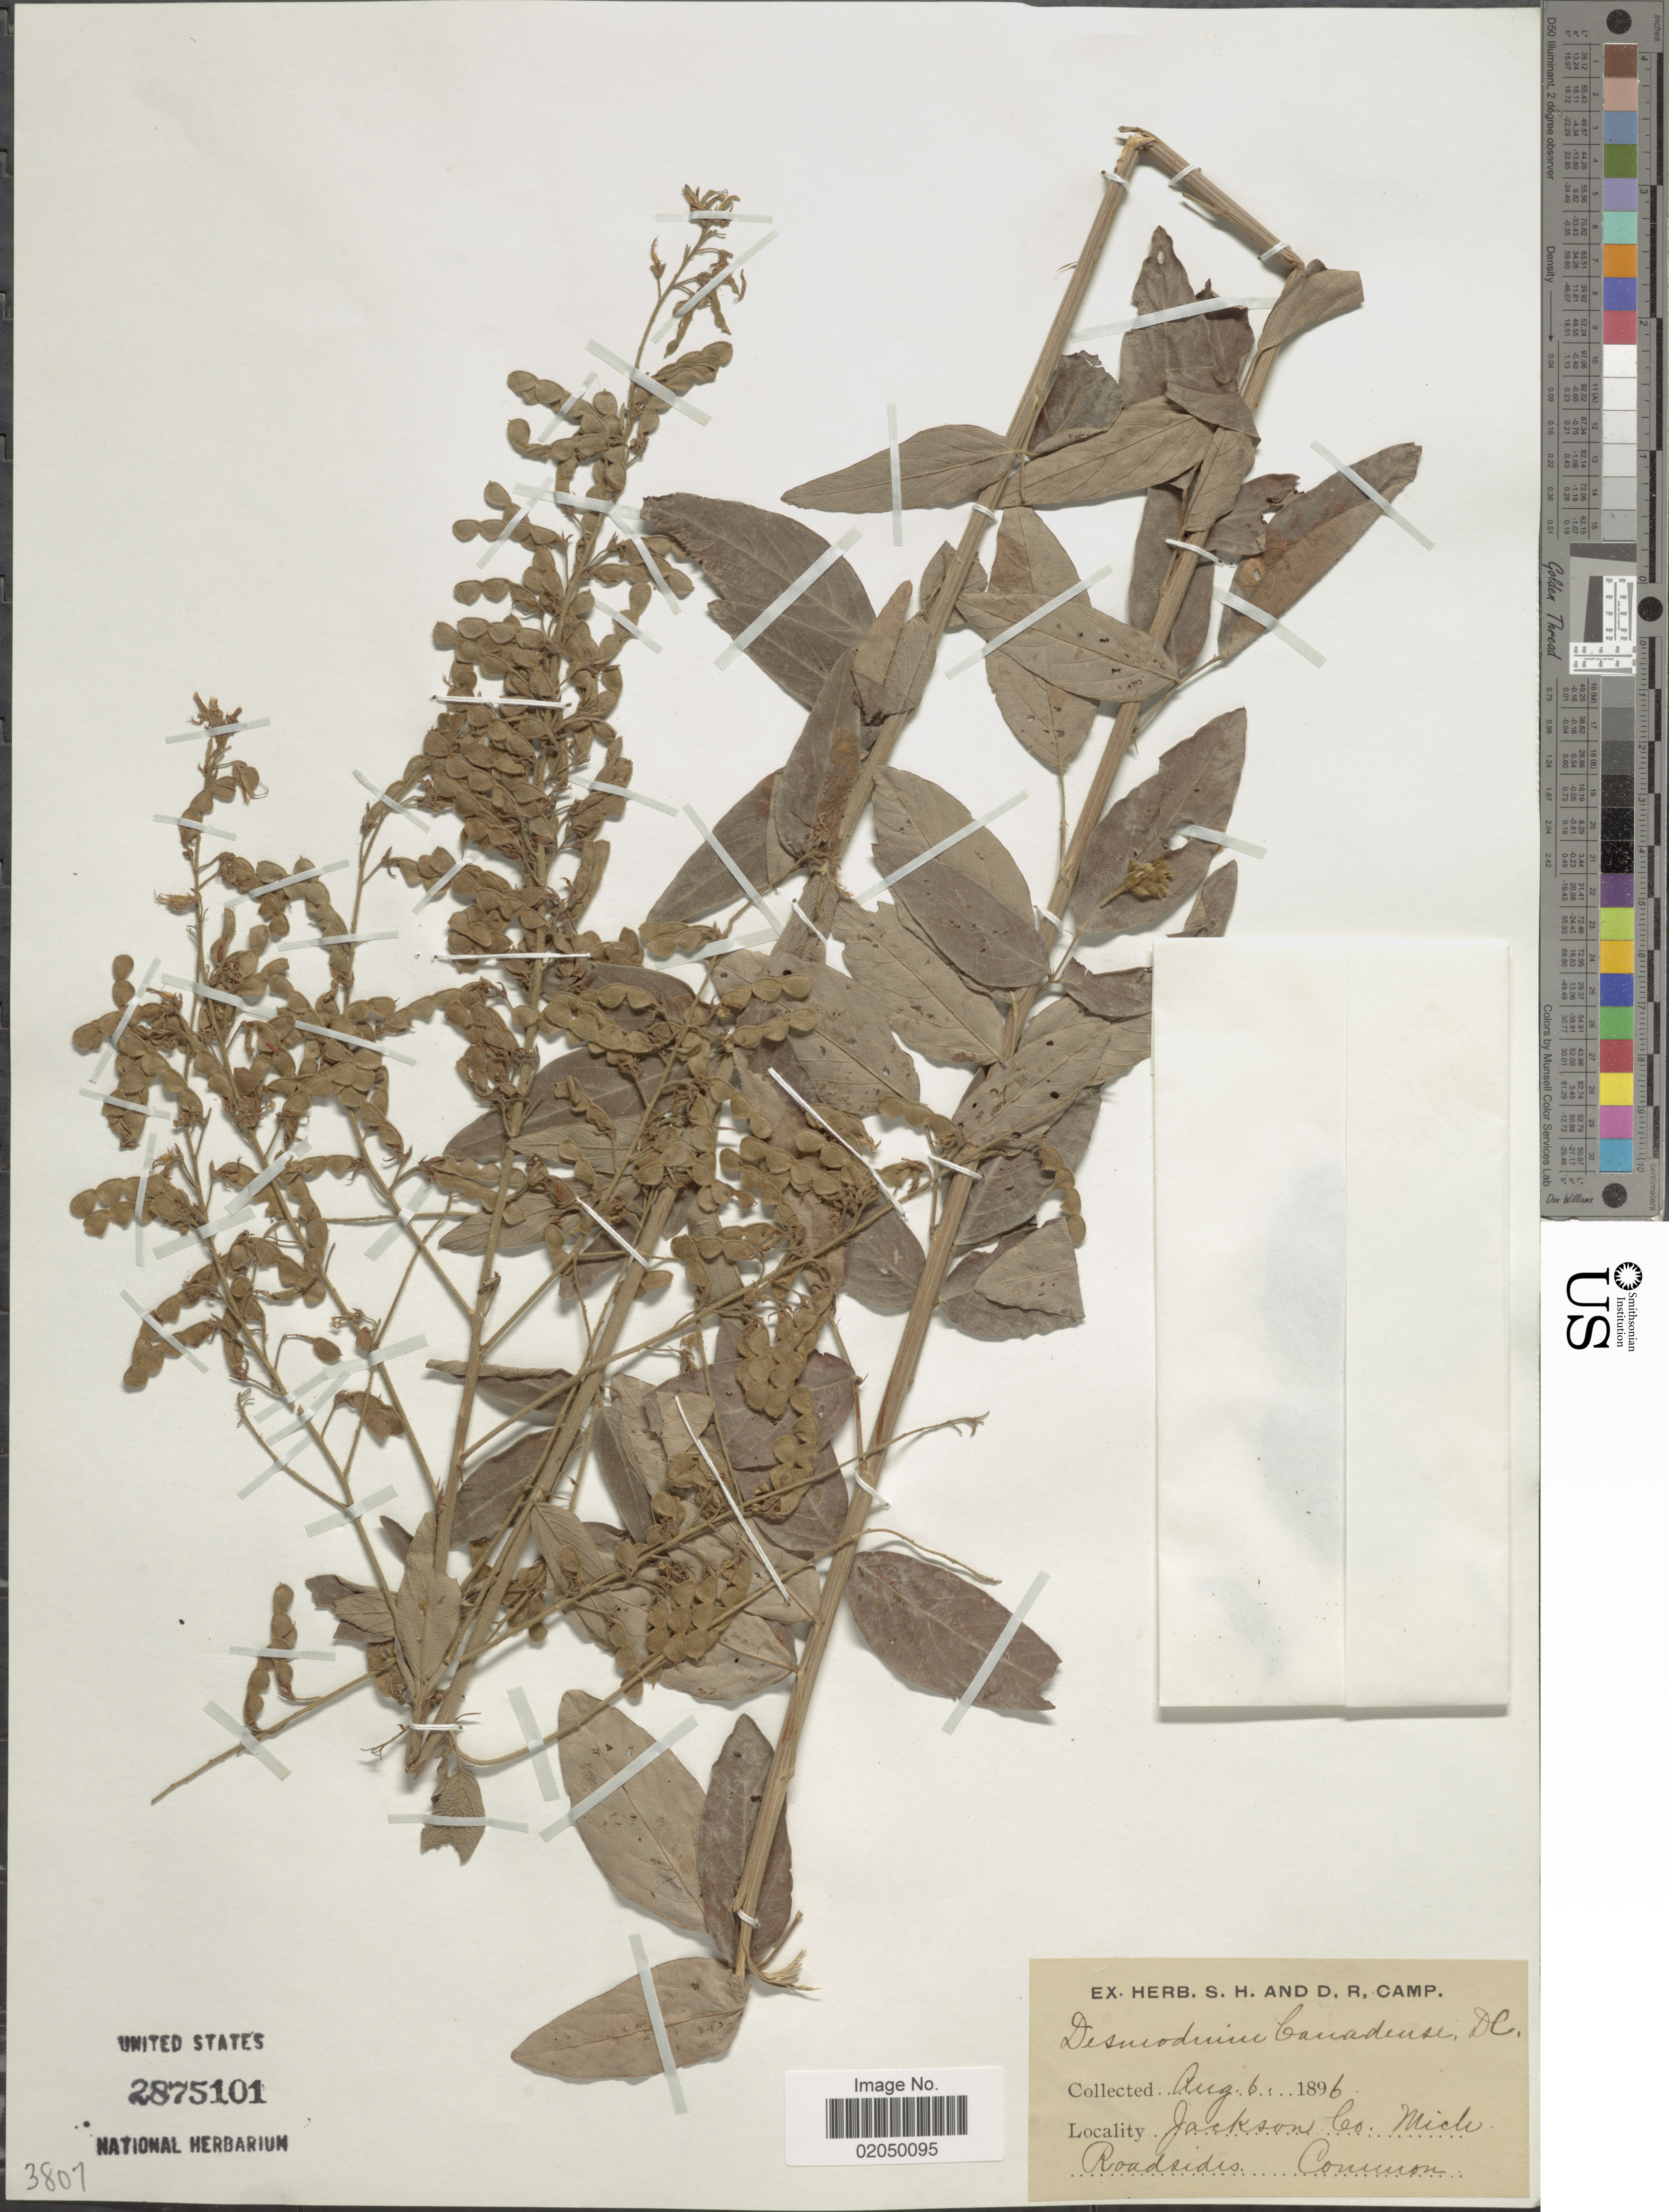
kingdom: Plantae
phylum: Tracheophyta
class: Magnoliopsida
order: Fabales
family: Fabaceae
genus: Desmodium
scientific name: Desmodium canadense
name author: (L.) DC.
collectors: ex herb. S. H and D. R. Camp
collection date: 1896-08-06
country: United States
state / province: Michigan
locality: Jackson Co. Mich. Roadside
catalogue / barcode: US 2875101